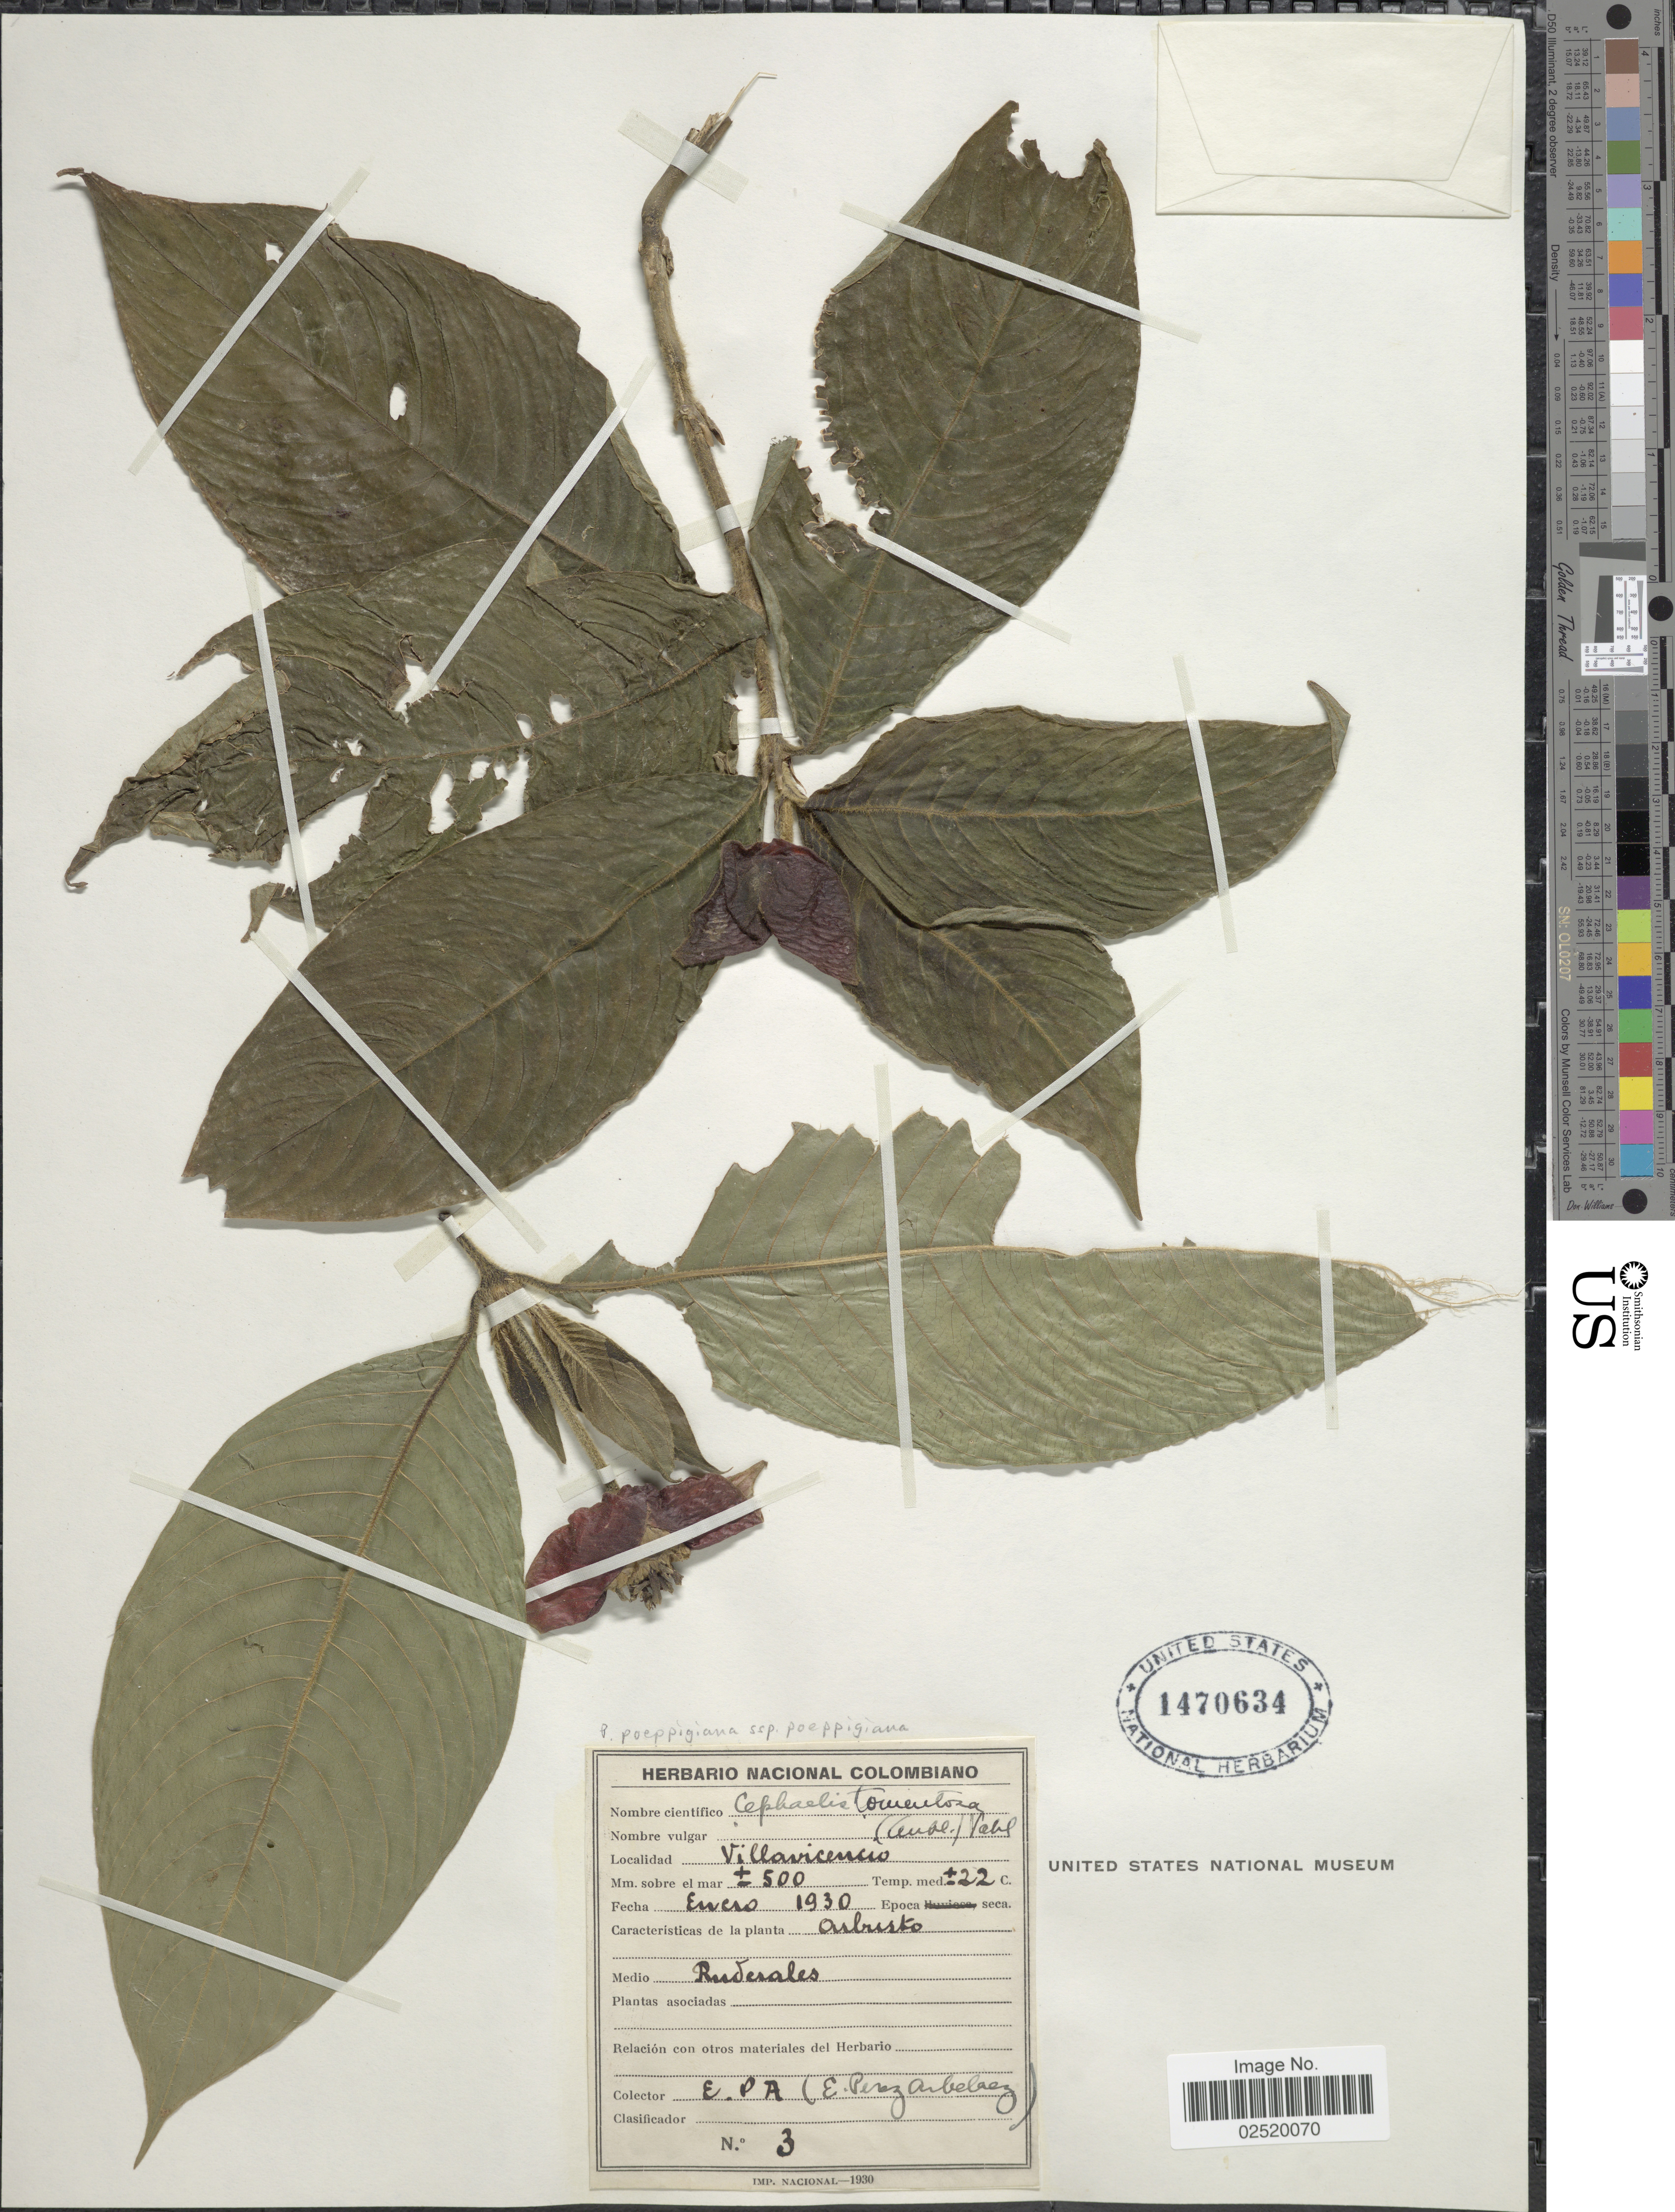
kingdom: Plantae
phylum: Tracheophyta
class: Magnoliopsida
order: Gentianales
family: Rubiaceae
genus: Psychotria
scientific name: Psychotria poeppigiana subsp. poeppigiana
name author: Müll. Arg.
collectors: E. P. Arbelaez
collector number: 3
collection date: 1930-01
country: Colombia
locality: Villavicencio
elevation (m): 500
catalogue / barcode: US 1470634